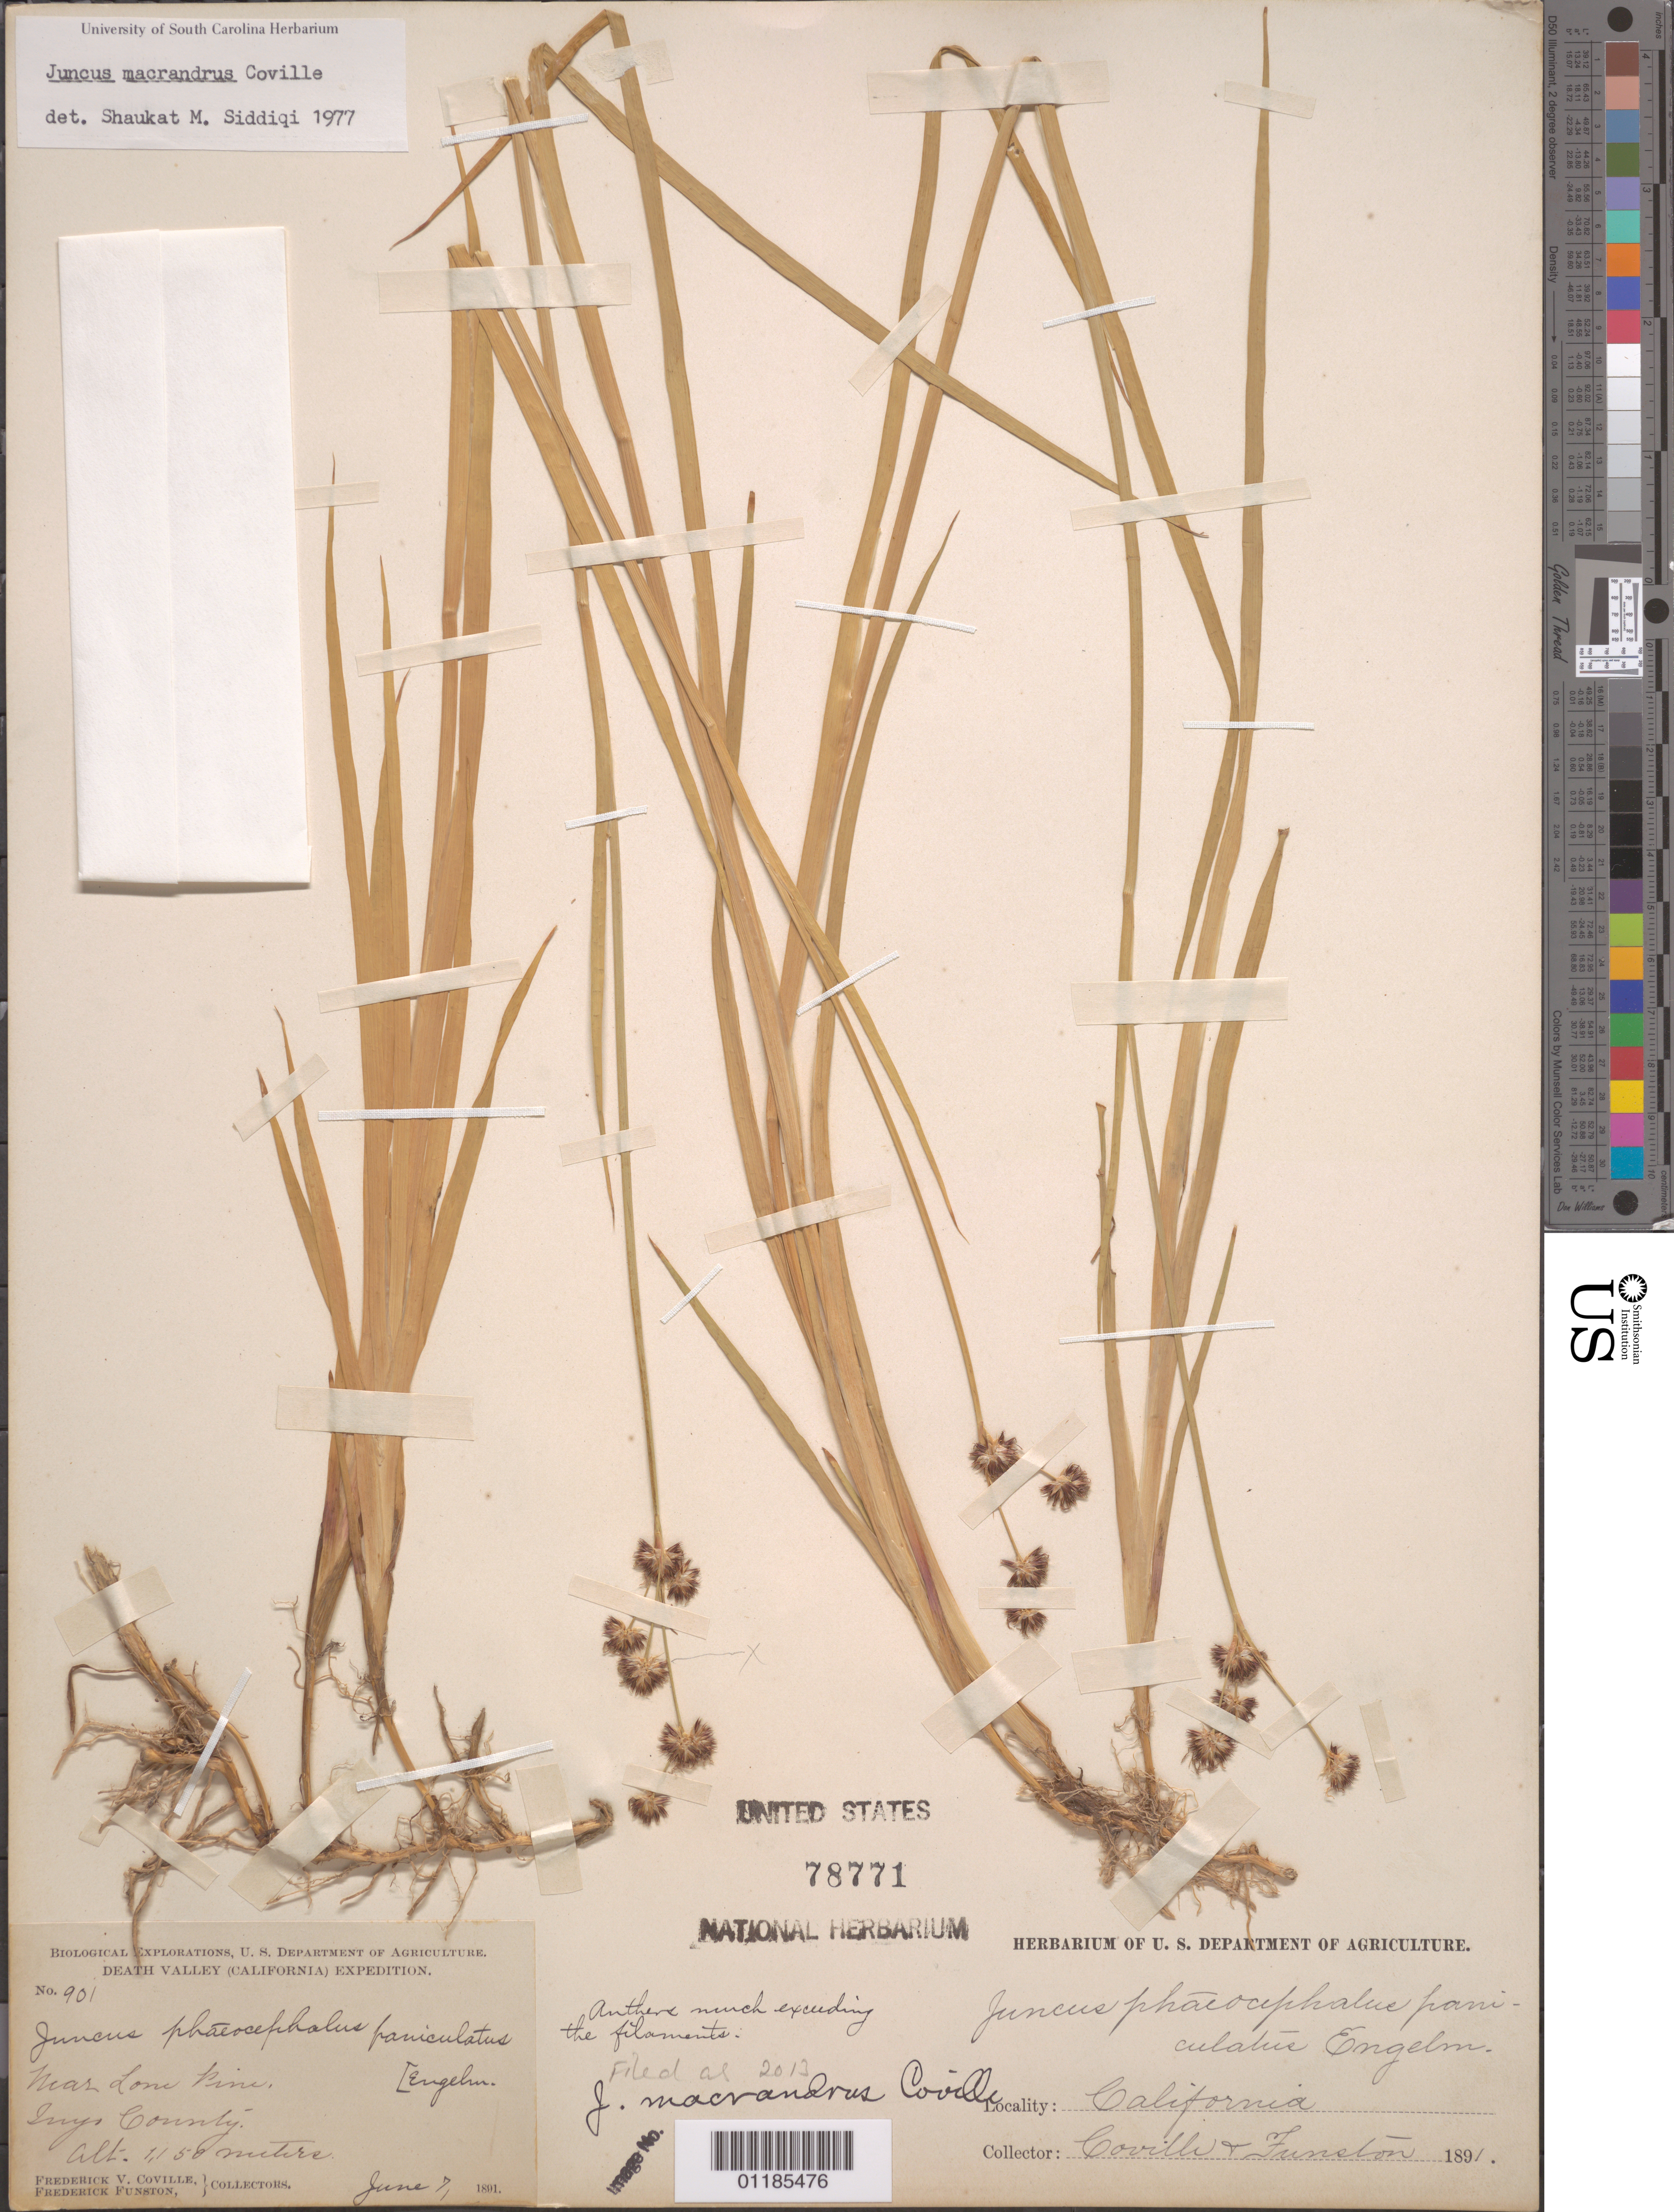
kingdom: Plantae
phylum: Tracheophyta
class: Liliopsida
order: Poales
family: Juncaceae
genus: Juncus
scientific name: Juncus macrandrus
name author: Coville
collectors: F. V. Coville & F. Funston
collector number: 901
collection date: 1891-06-07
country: United States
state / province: California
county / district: Inyo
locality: Near Lone Pine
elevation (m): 1150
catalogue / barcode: US 78771